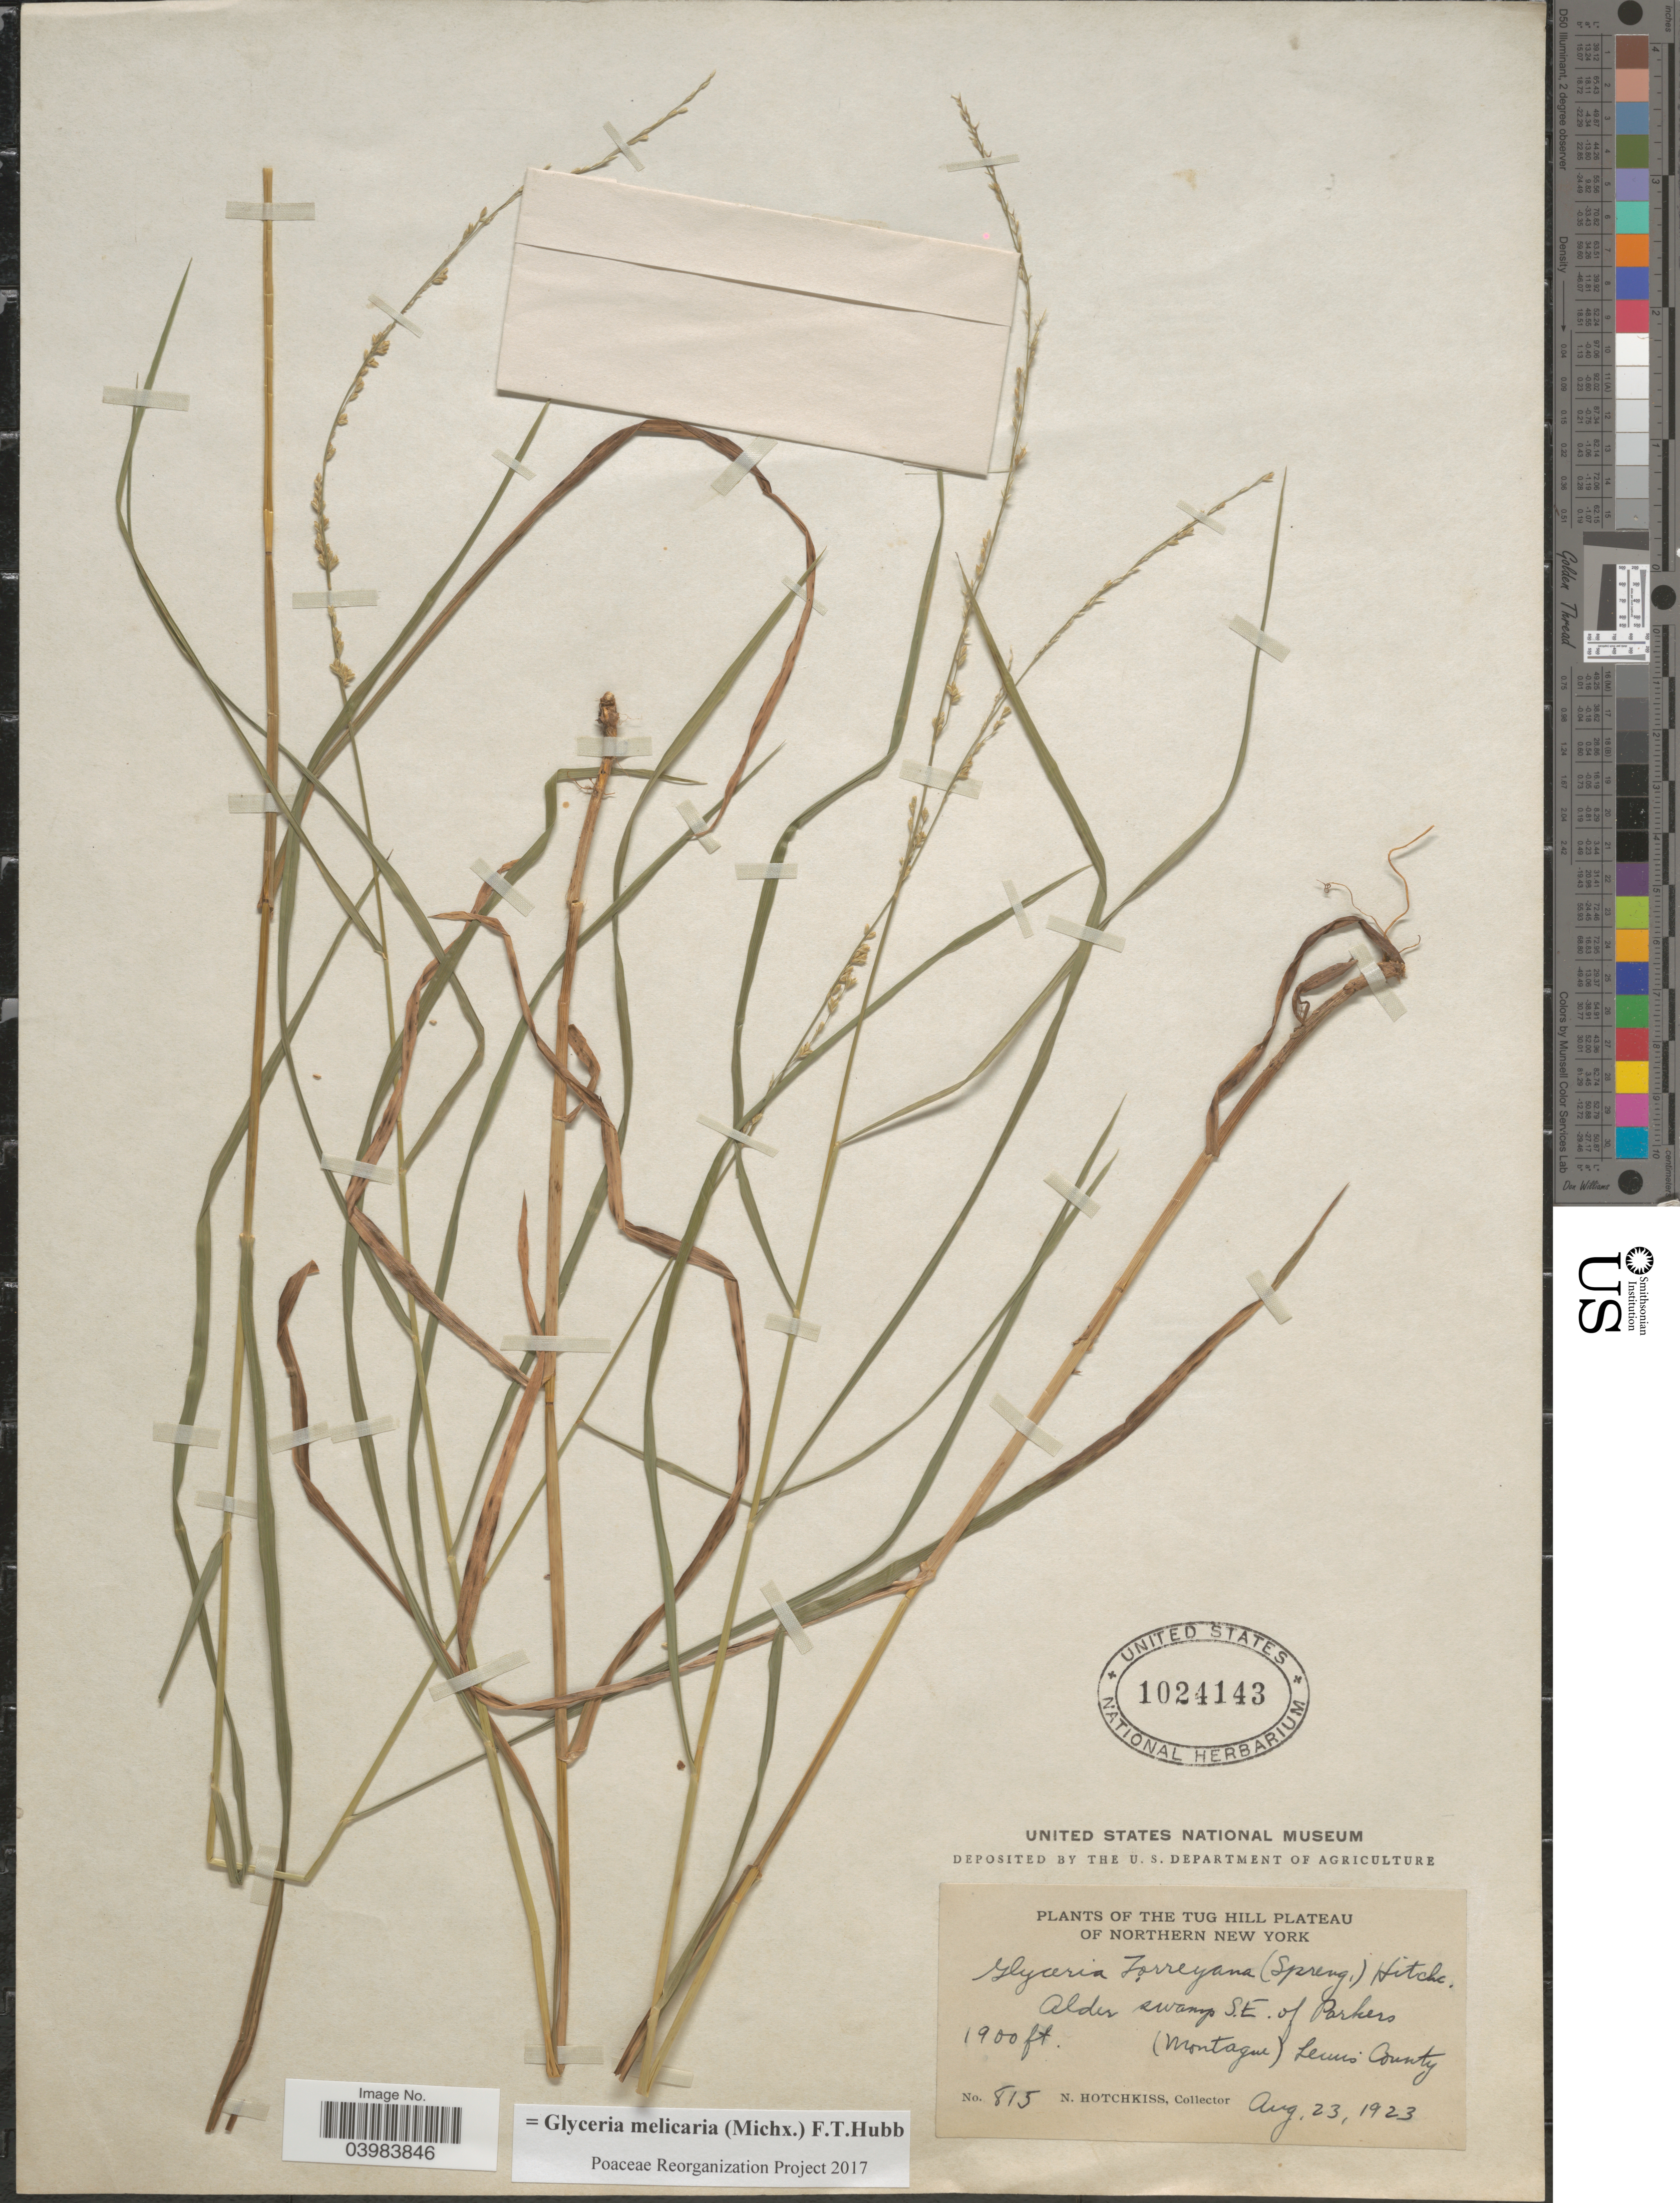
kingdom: Plantae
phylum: Tracheophyta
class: Liliopsida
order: Poales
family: Poaceae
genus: Glyceria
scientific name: Glyceria melicaria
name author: (Michx.) F.T. Hubb.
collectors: N. Hotchkiss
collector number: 815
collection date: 1923-08-23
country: United States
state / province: New York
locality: The Tug Hill Plateau of Northern New York. Alder swamp S.E. of Parkers. (Montague) Lewis County.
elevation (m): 579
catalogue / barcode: US 1024143